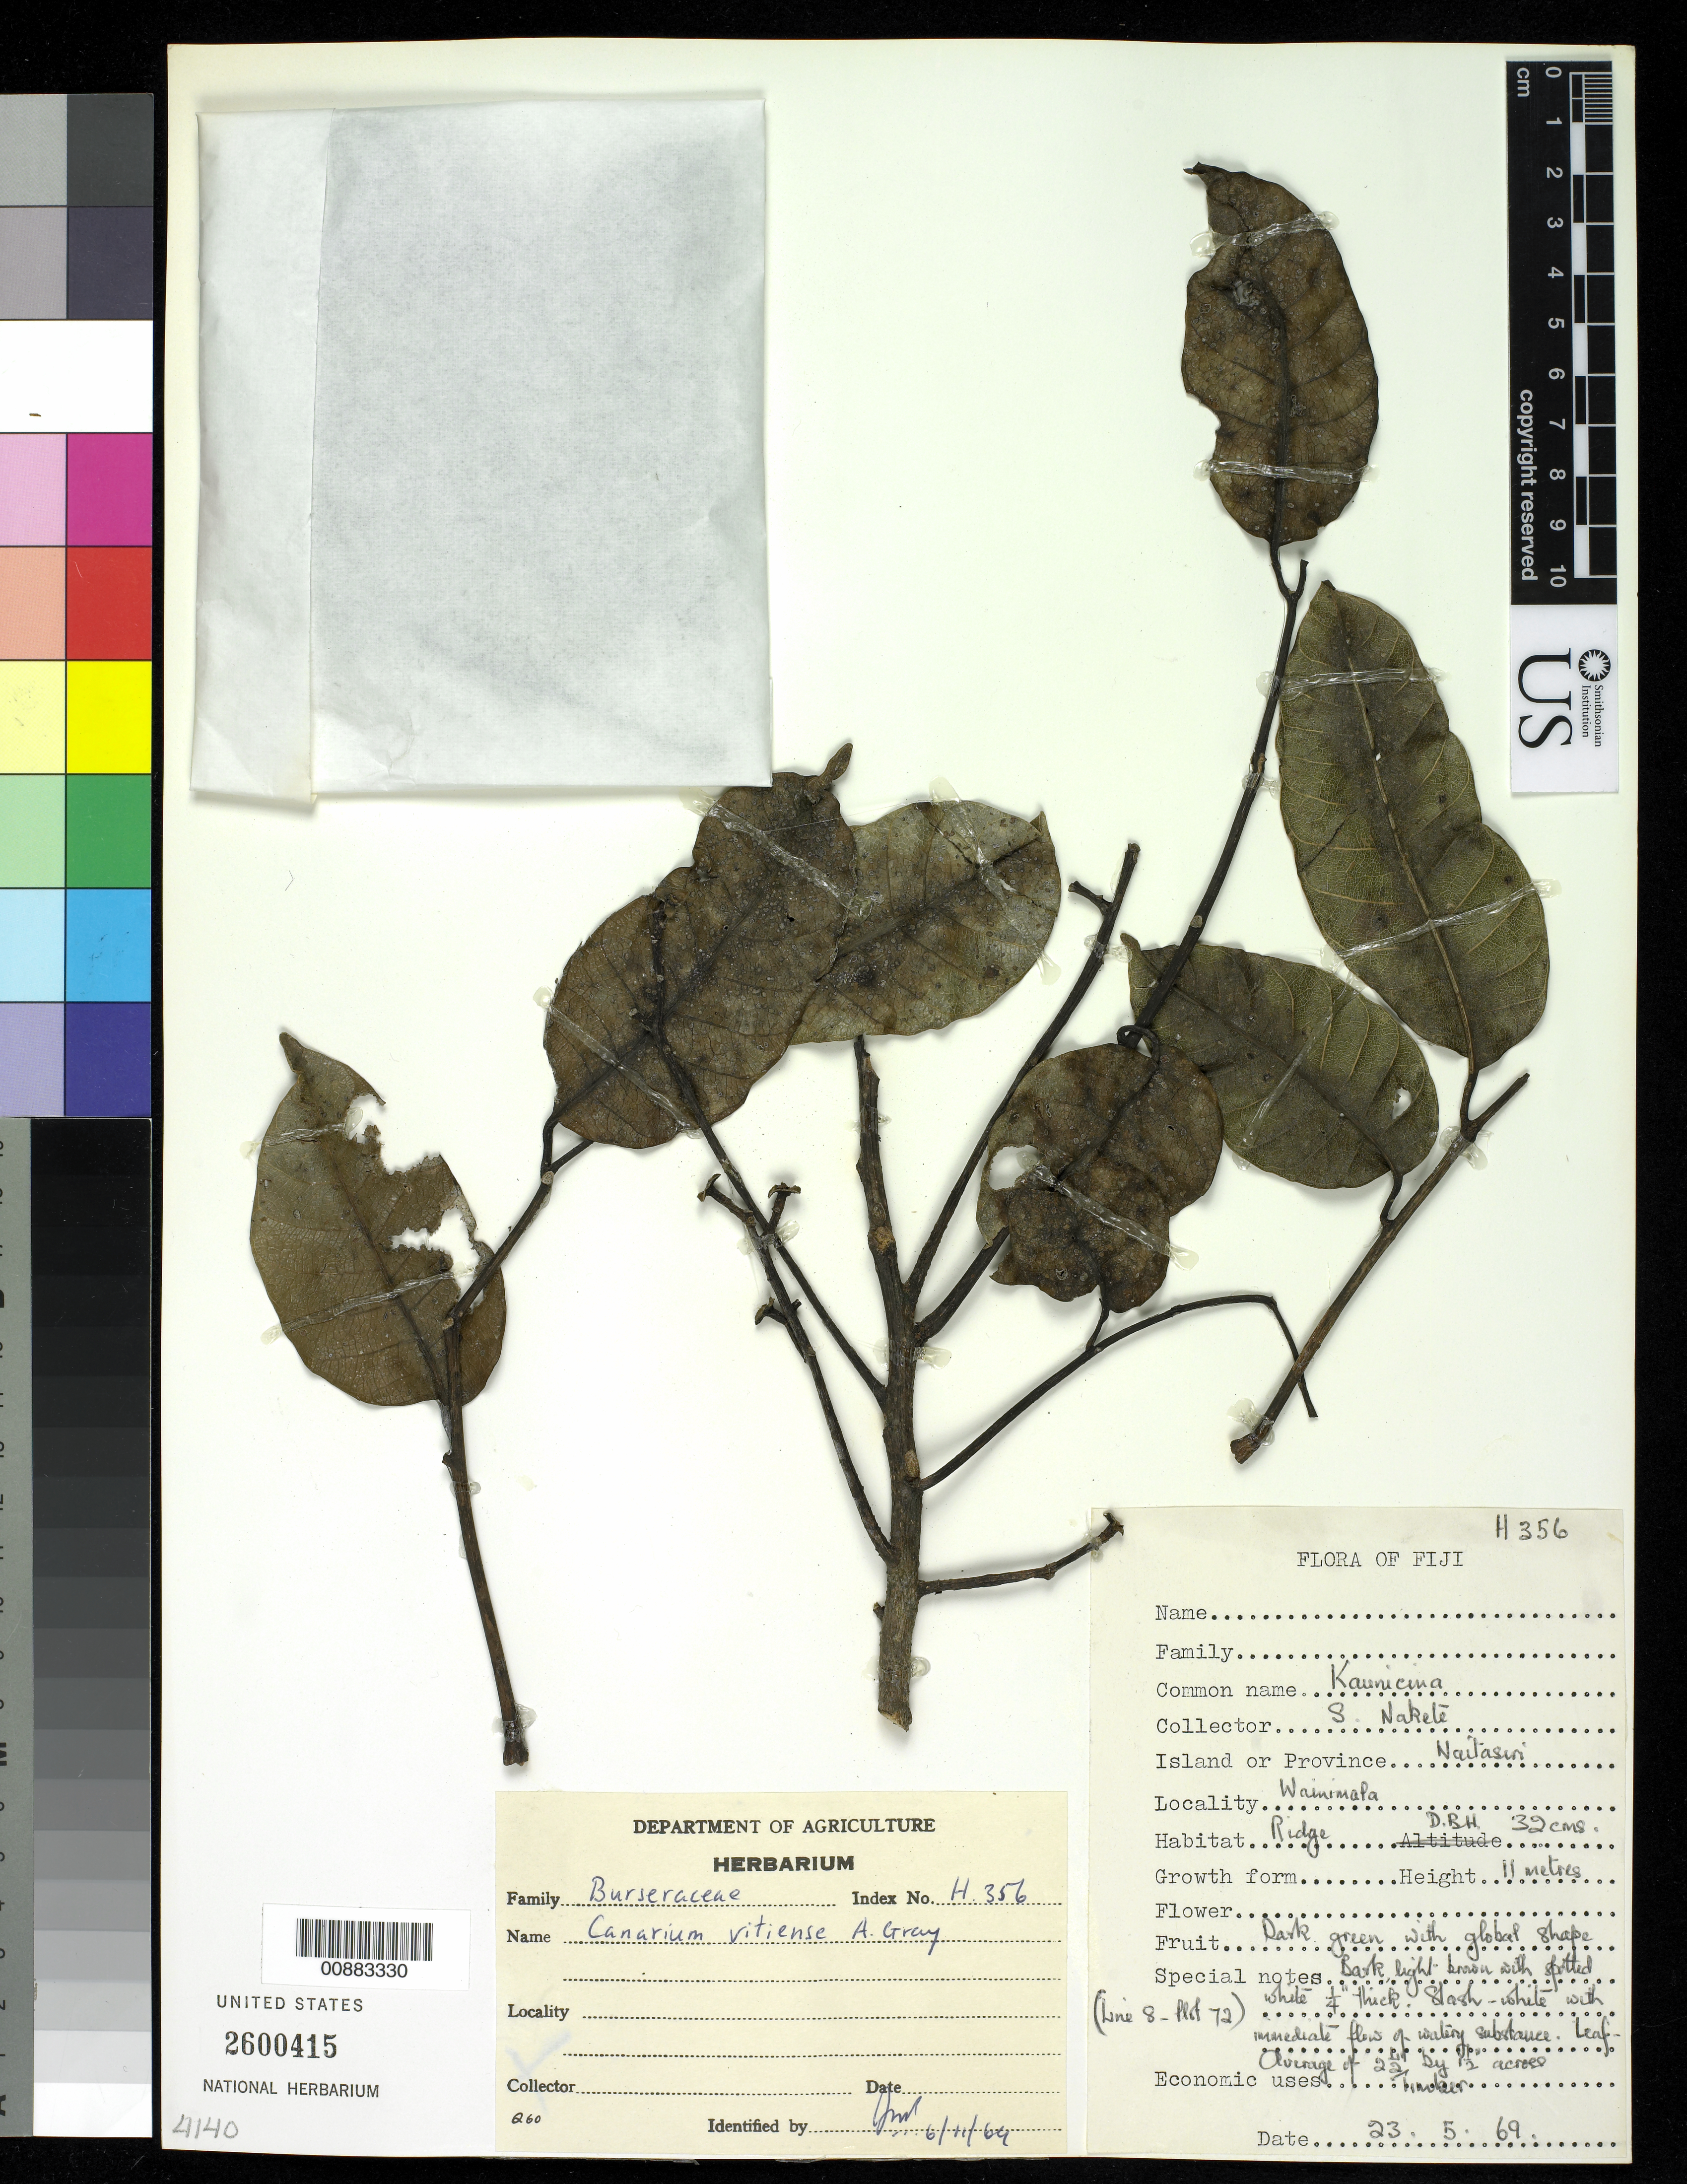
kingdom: Plantae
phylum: Tracheophyta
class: Magnoliopsida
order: Sapindales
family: Burseraceae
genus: Canarium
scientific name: Canarium vitiense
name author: A. Gray in Wilkes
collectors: S. Nakete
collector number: H 356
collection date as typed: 23 May 1969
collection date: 1969-05-23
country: Fiji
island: Viti Levu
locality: Wainimala. Nailasin I.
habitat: Ridge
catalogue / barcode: US 2600415